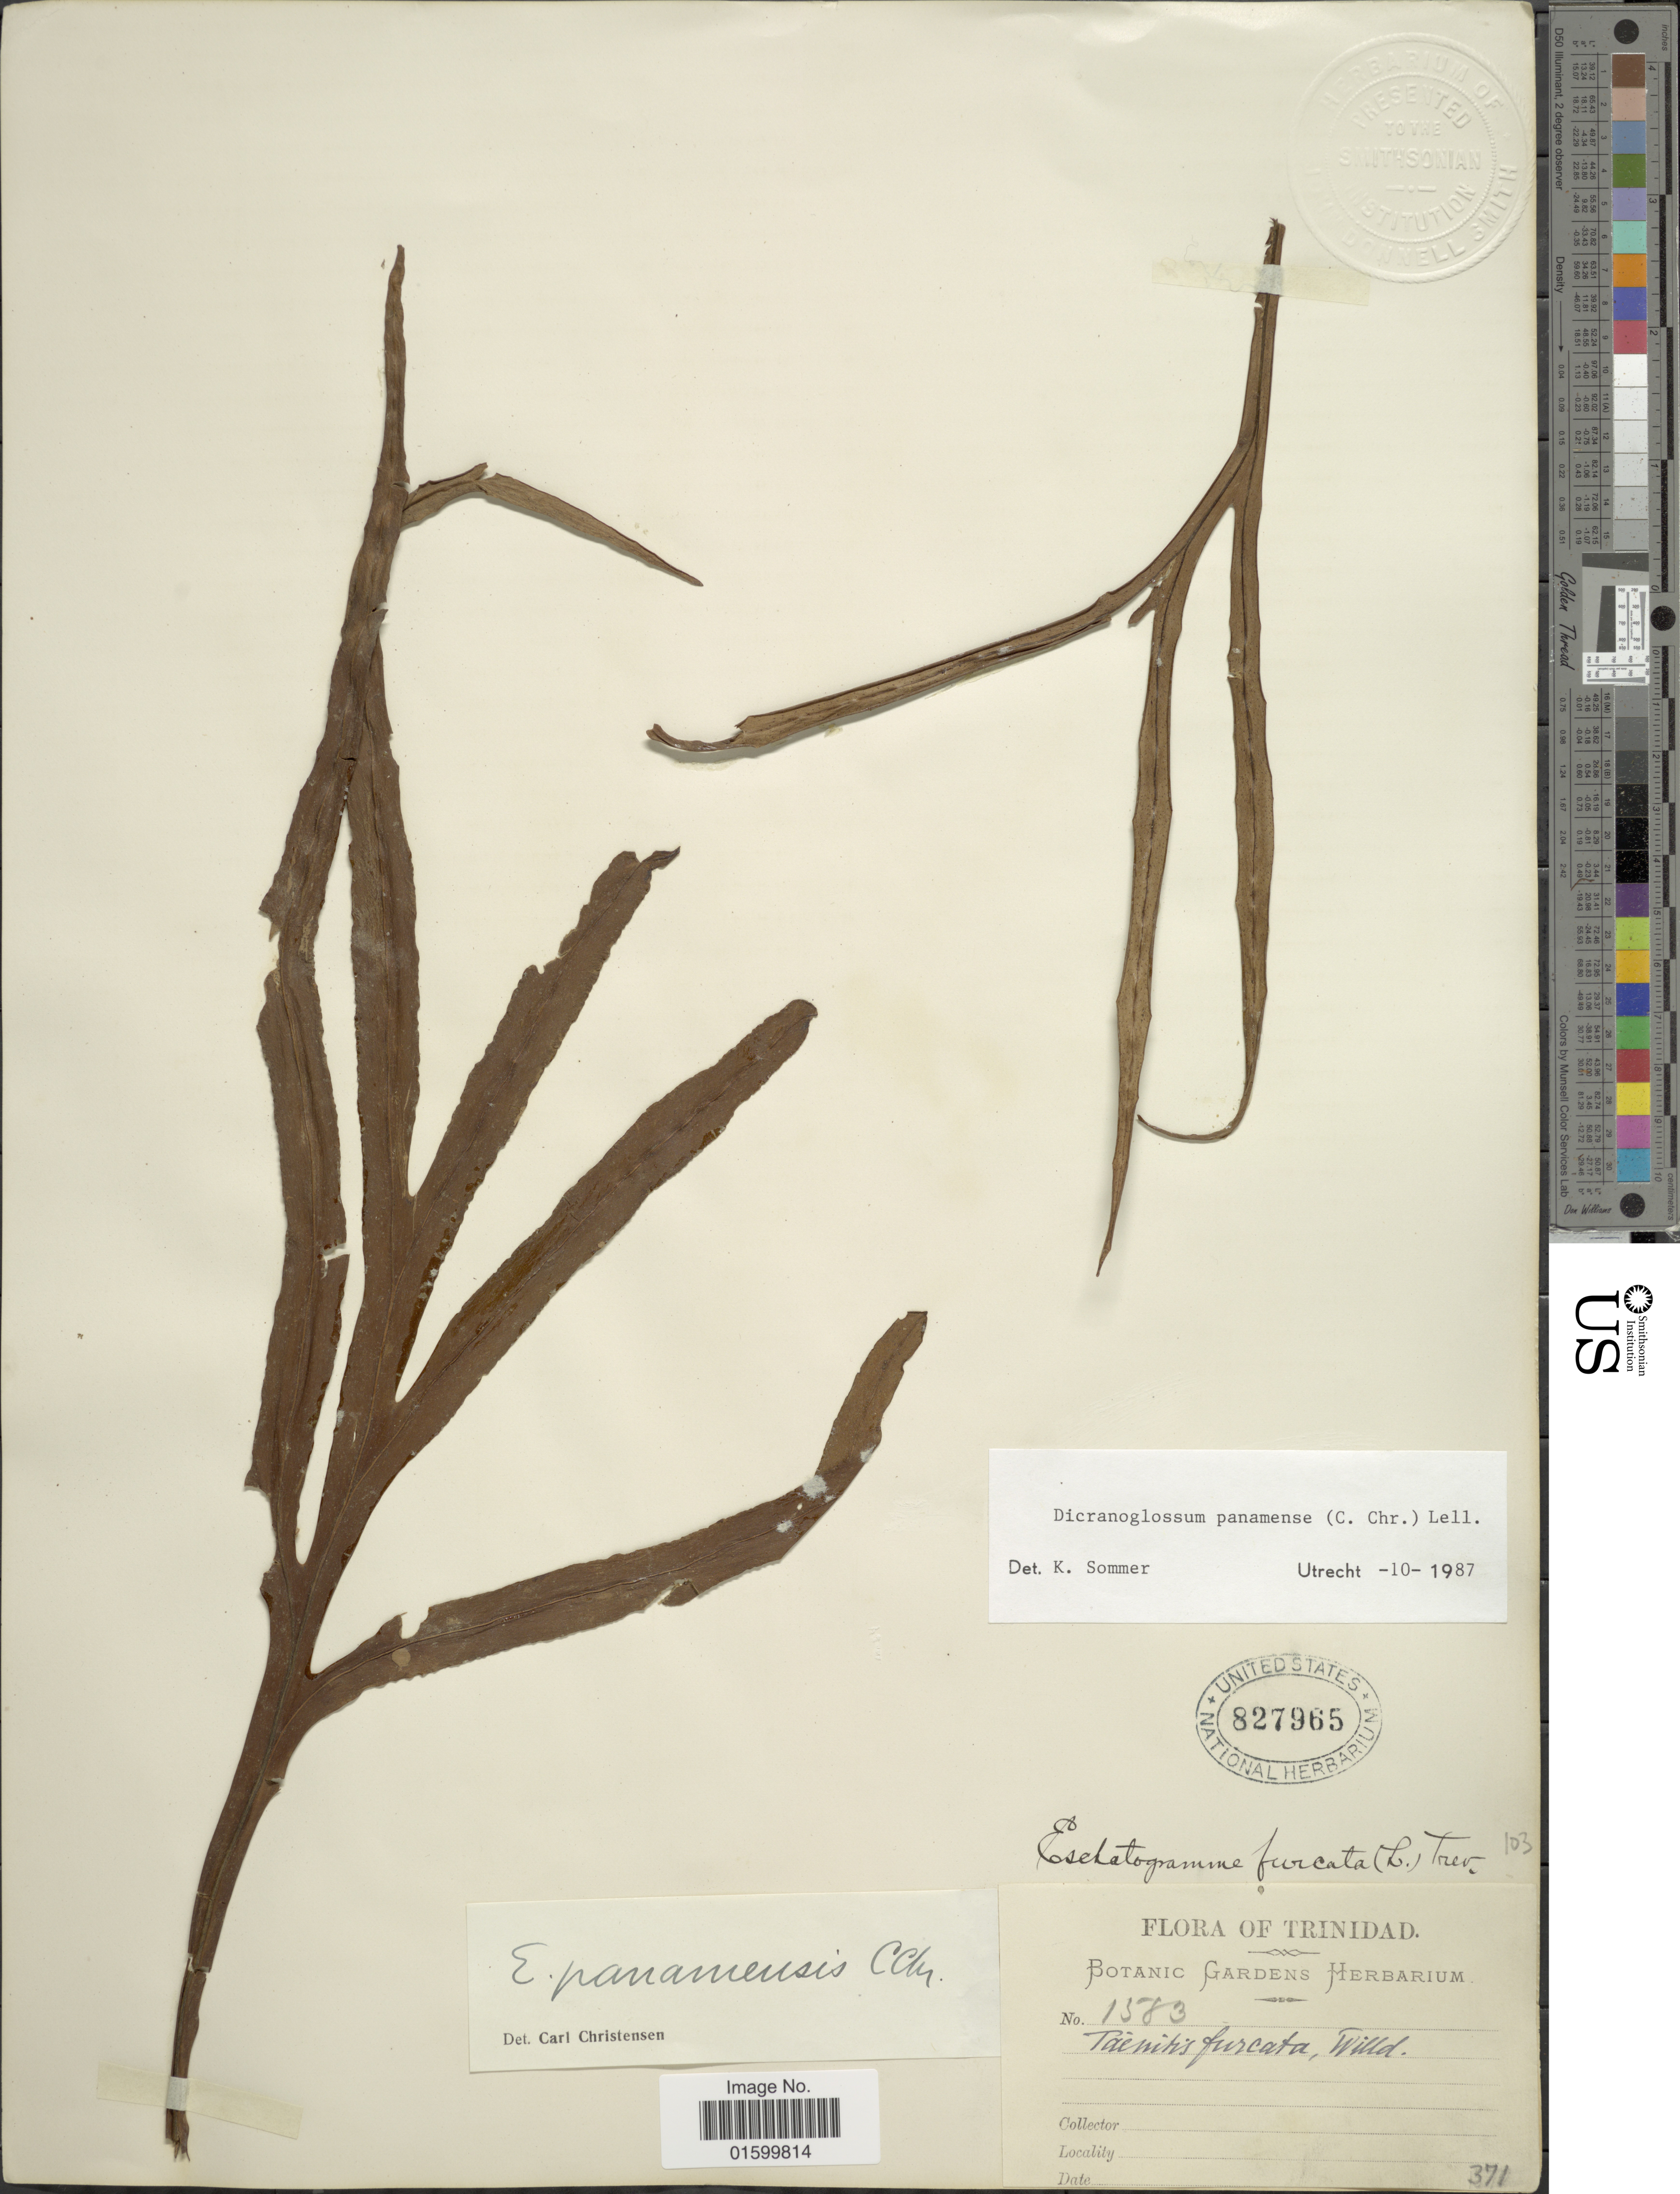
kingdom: Plantae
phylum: Tracheophyta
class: Polypodiopsida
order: Polypodiales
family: Polypodiaceae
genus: Pleopeltis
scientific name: Pleopeltis panamensis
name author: (Weath.) Pic. Serm.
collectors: Botanic Gardens Herbarium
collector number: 1583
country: Trinidad and Tobago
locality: Trinidad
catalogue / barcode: US 827965